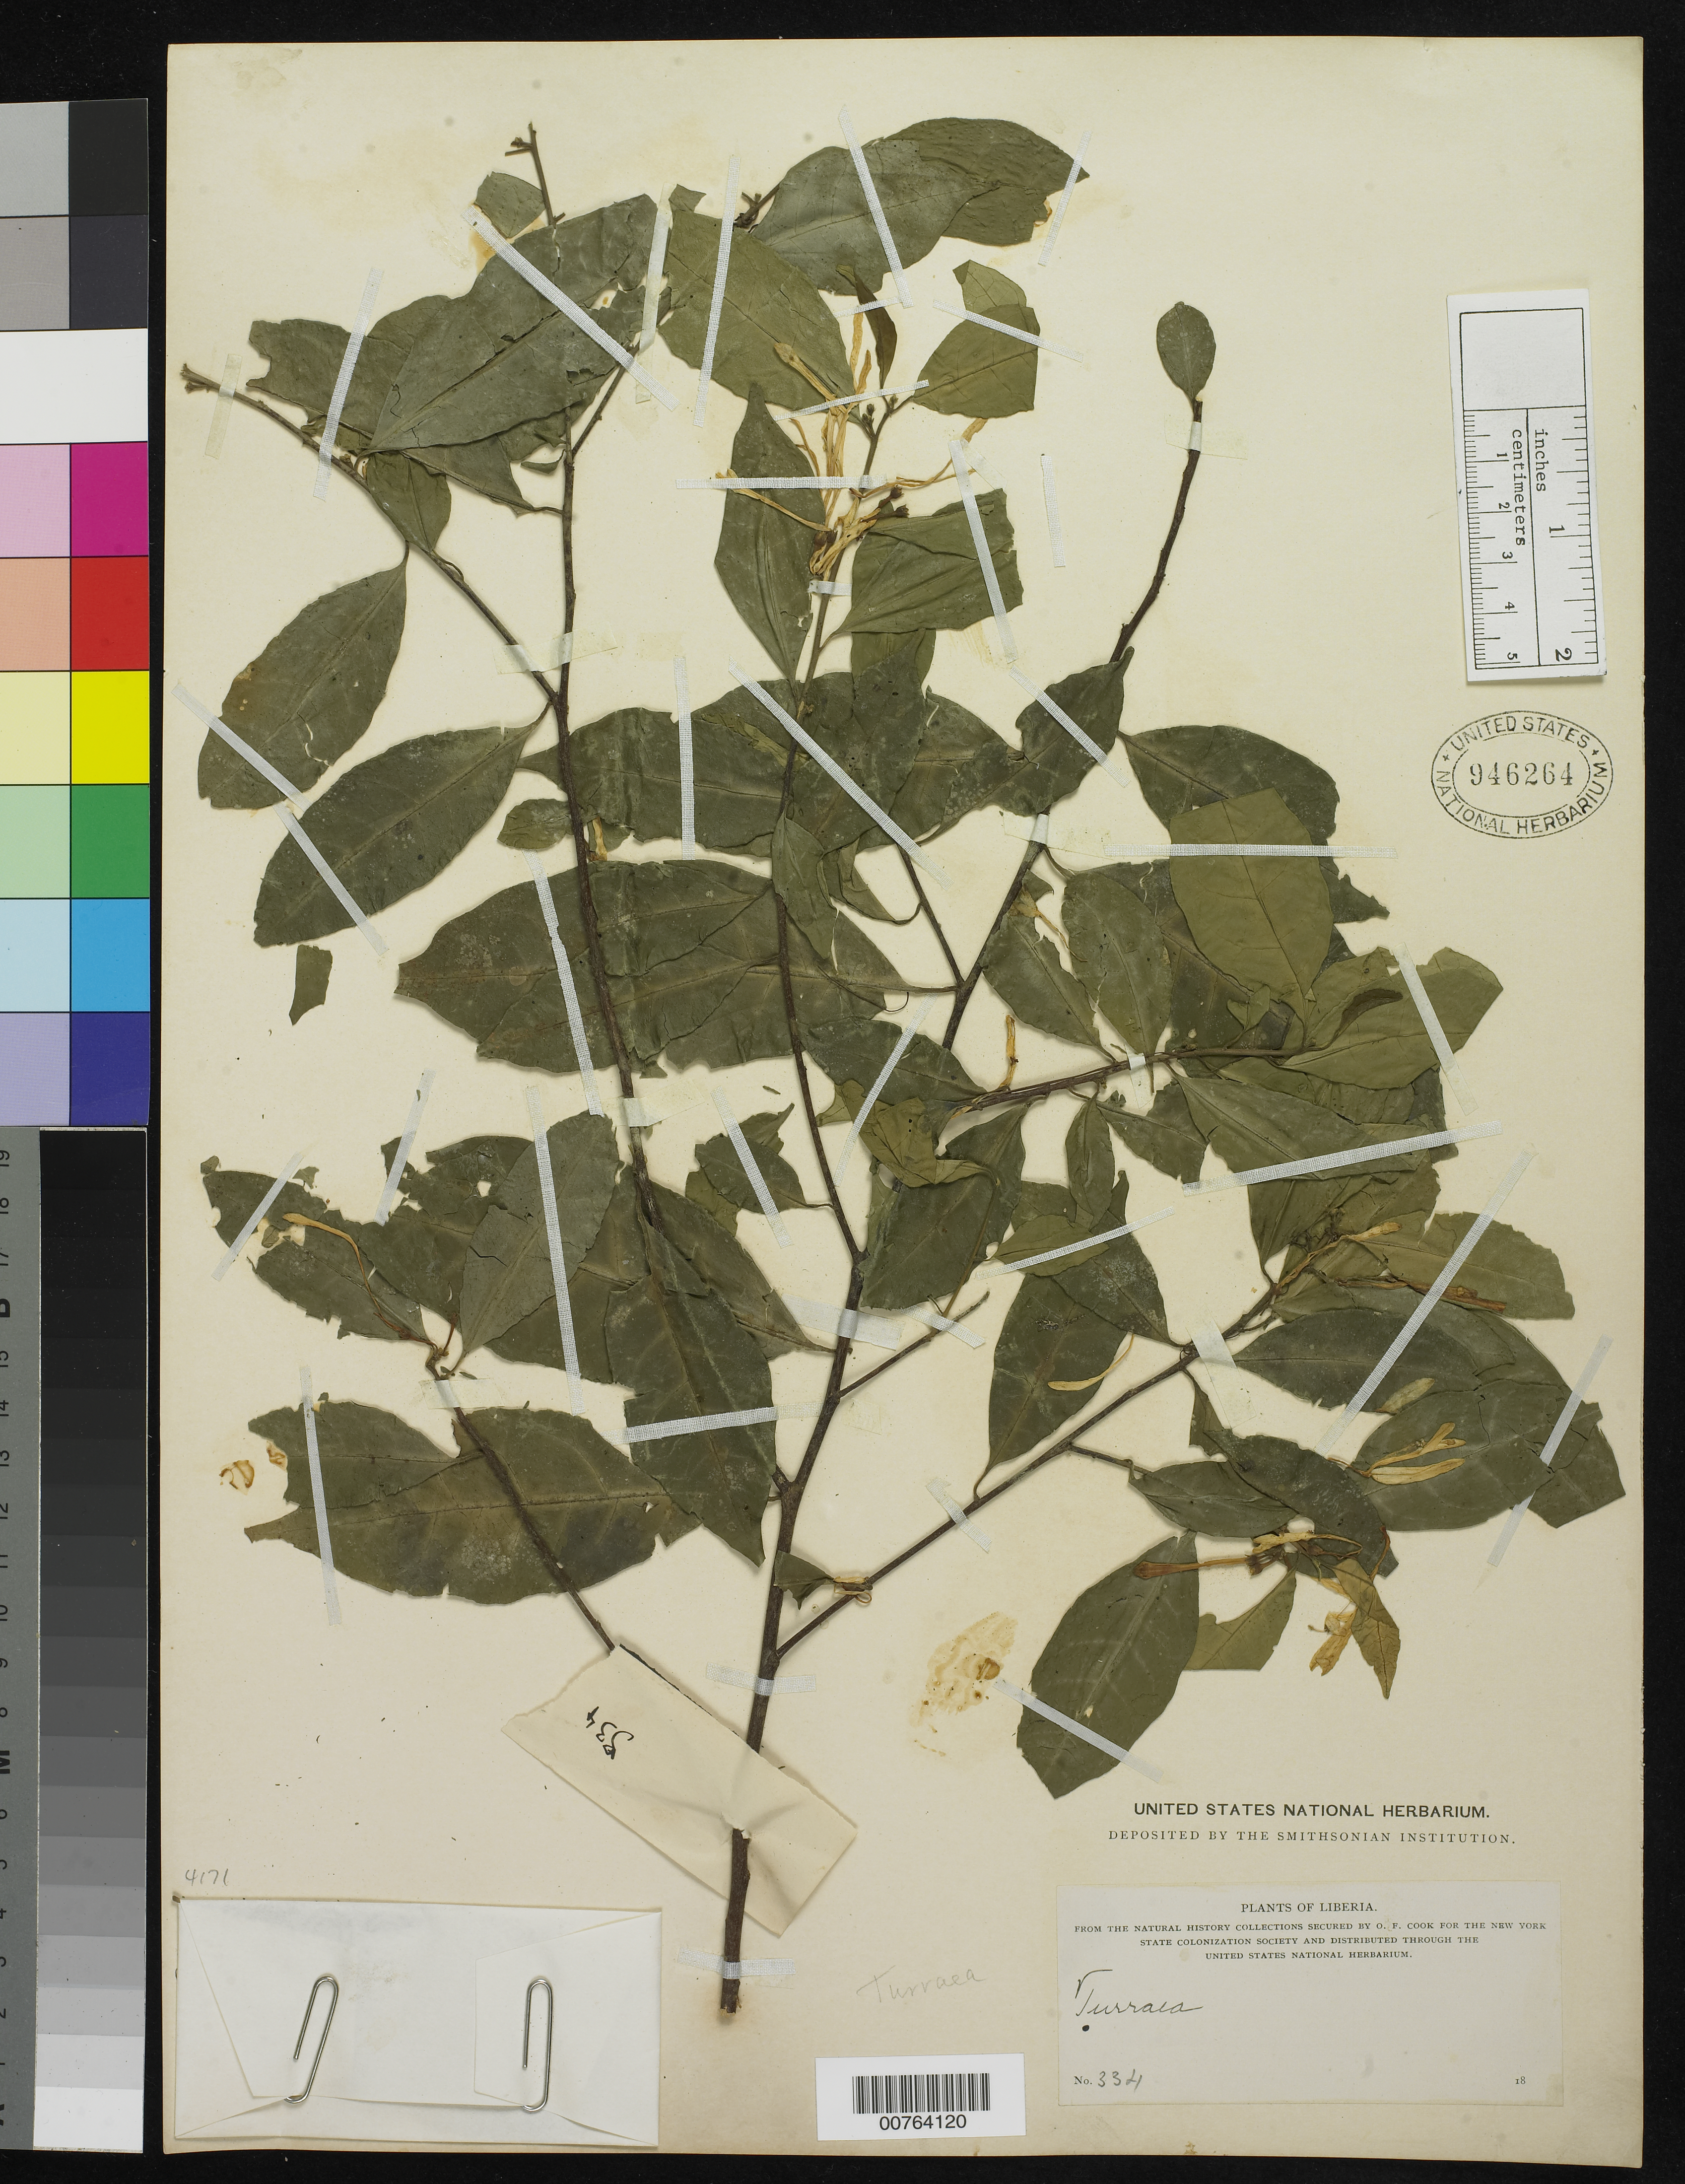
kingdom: Plantae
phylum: Tracheophyta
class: Magnoliopsida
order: Sapindales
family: Meliaceae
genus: Turraea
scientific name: Turraea sp.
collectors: O. F. Cook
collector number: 334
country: Liberia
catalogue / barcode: US 946264